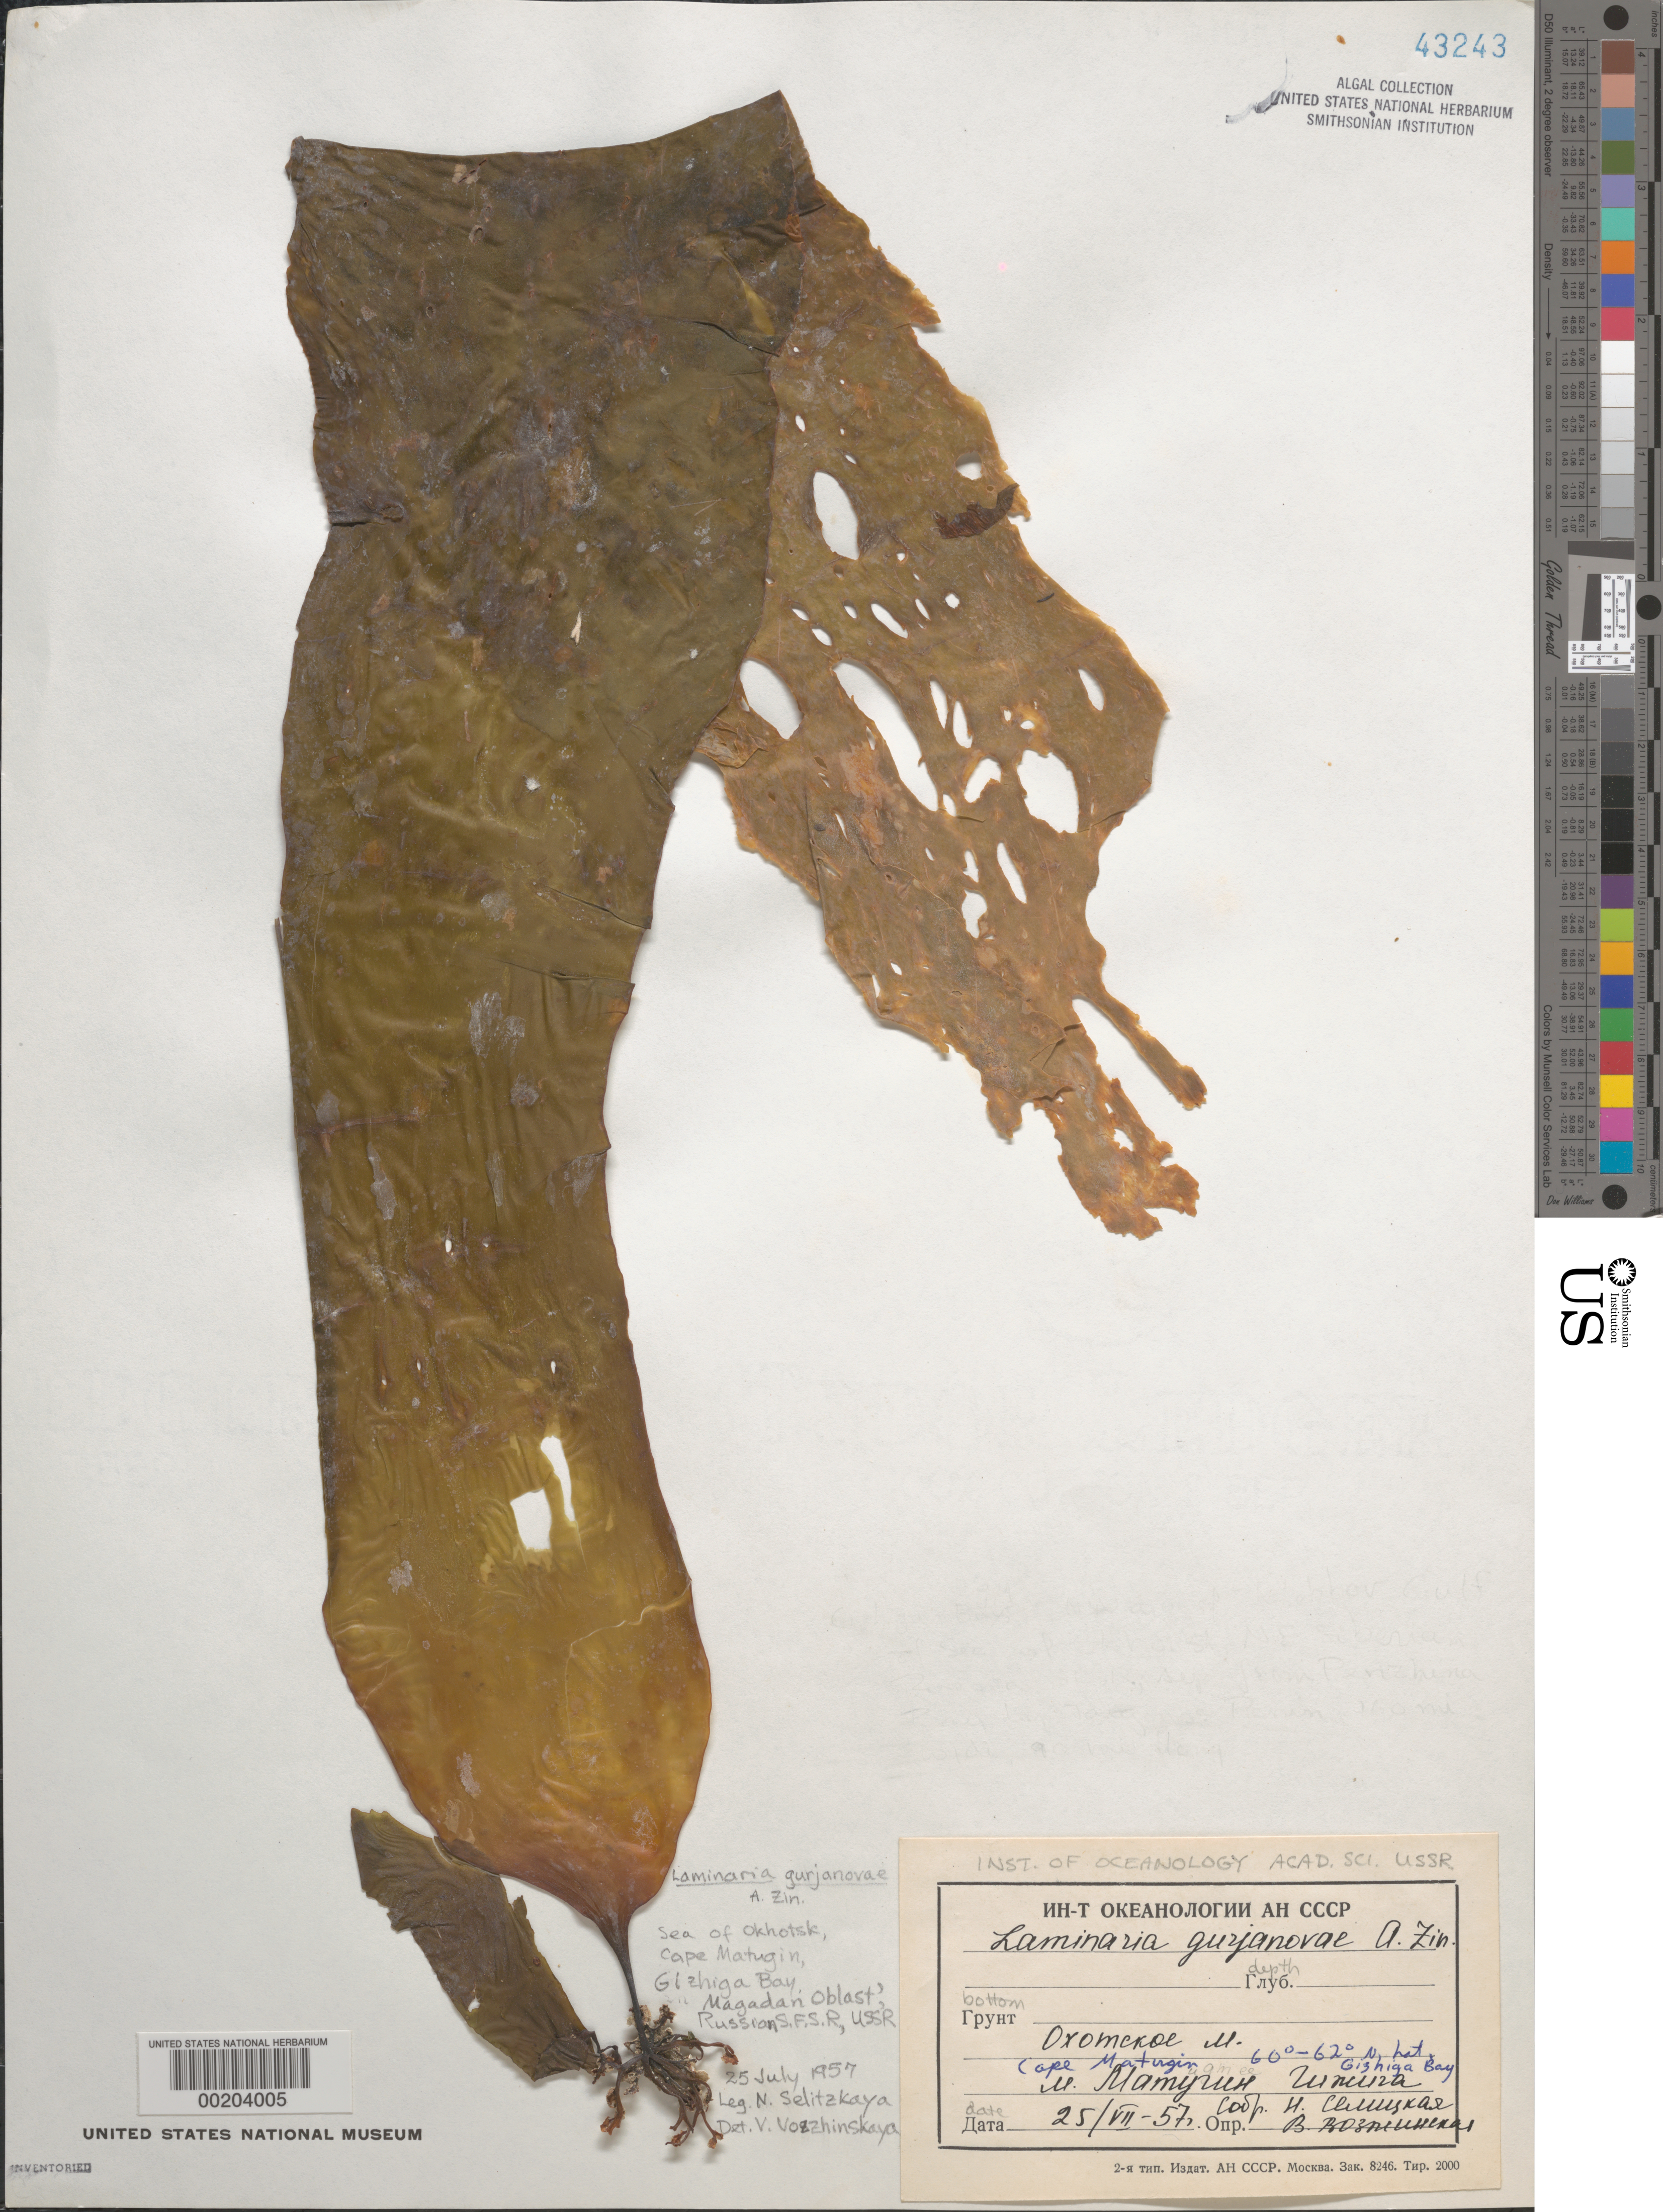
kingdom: Chromista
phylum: Ochrophyta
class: Phaeophyceae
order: Laminariales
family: Laminariaceae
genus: Saccharina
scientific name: Saccharina gurjanovae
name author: (A.D.Zinova) Selivanova et al.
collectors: N. Selitzkaya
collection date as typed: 25 Jul 1957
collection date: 1957-07-25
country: Russian Federation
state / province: Magadan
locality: Sea of Okhotsk, Cape Matugin, Gizhiga Bay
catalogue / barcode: US 43243